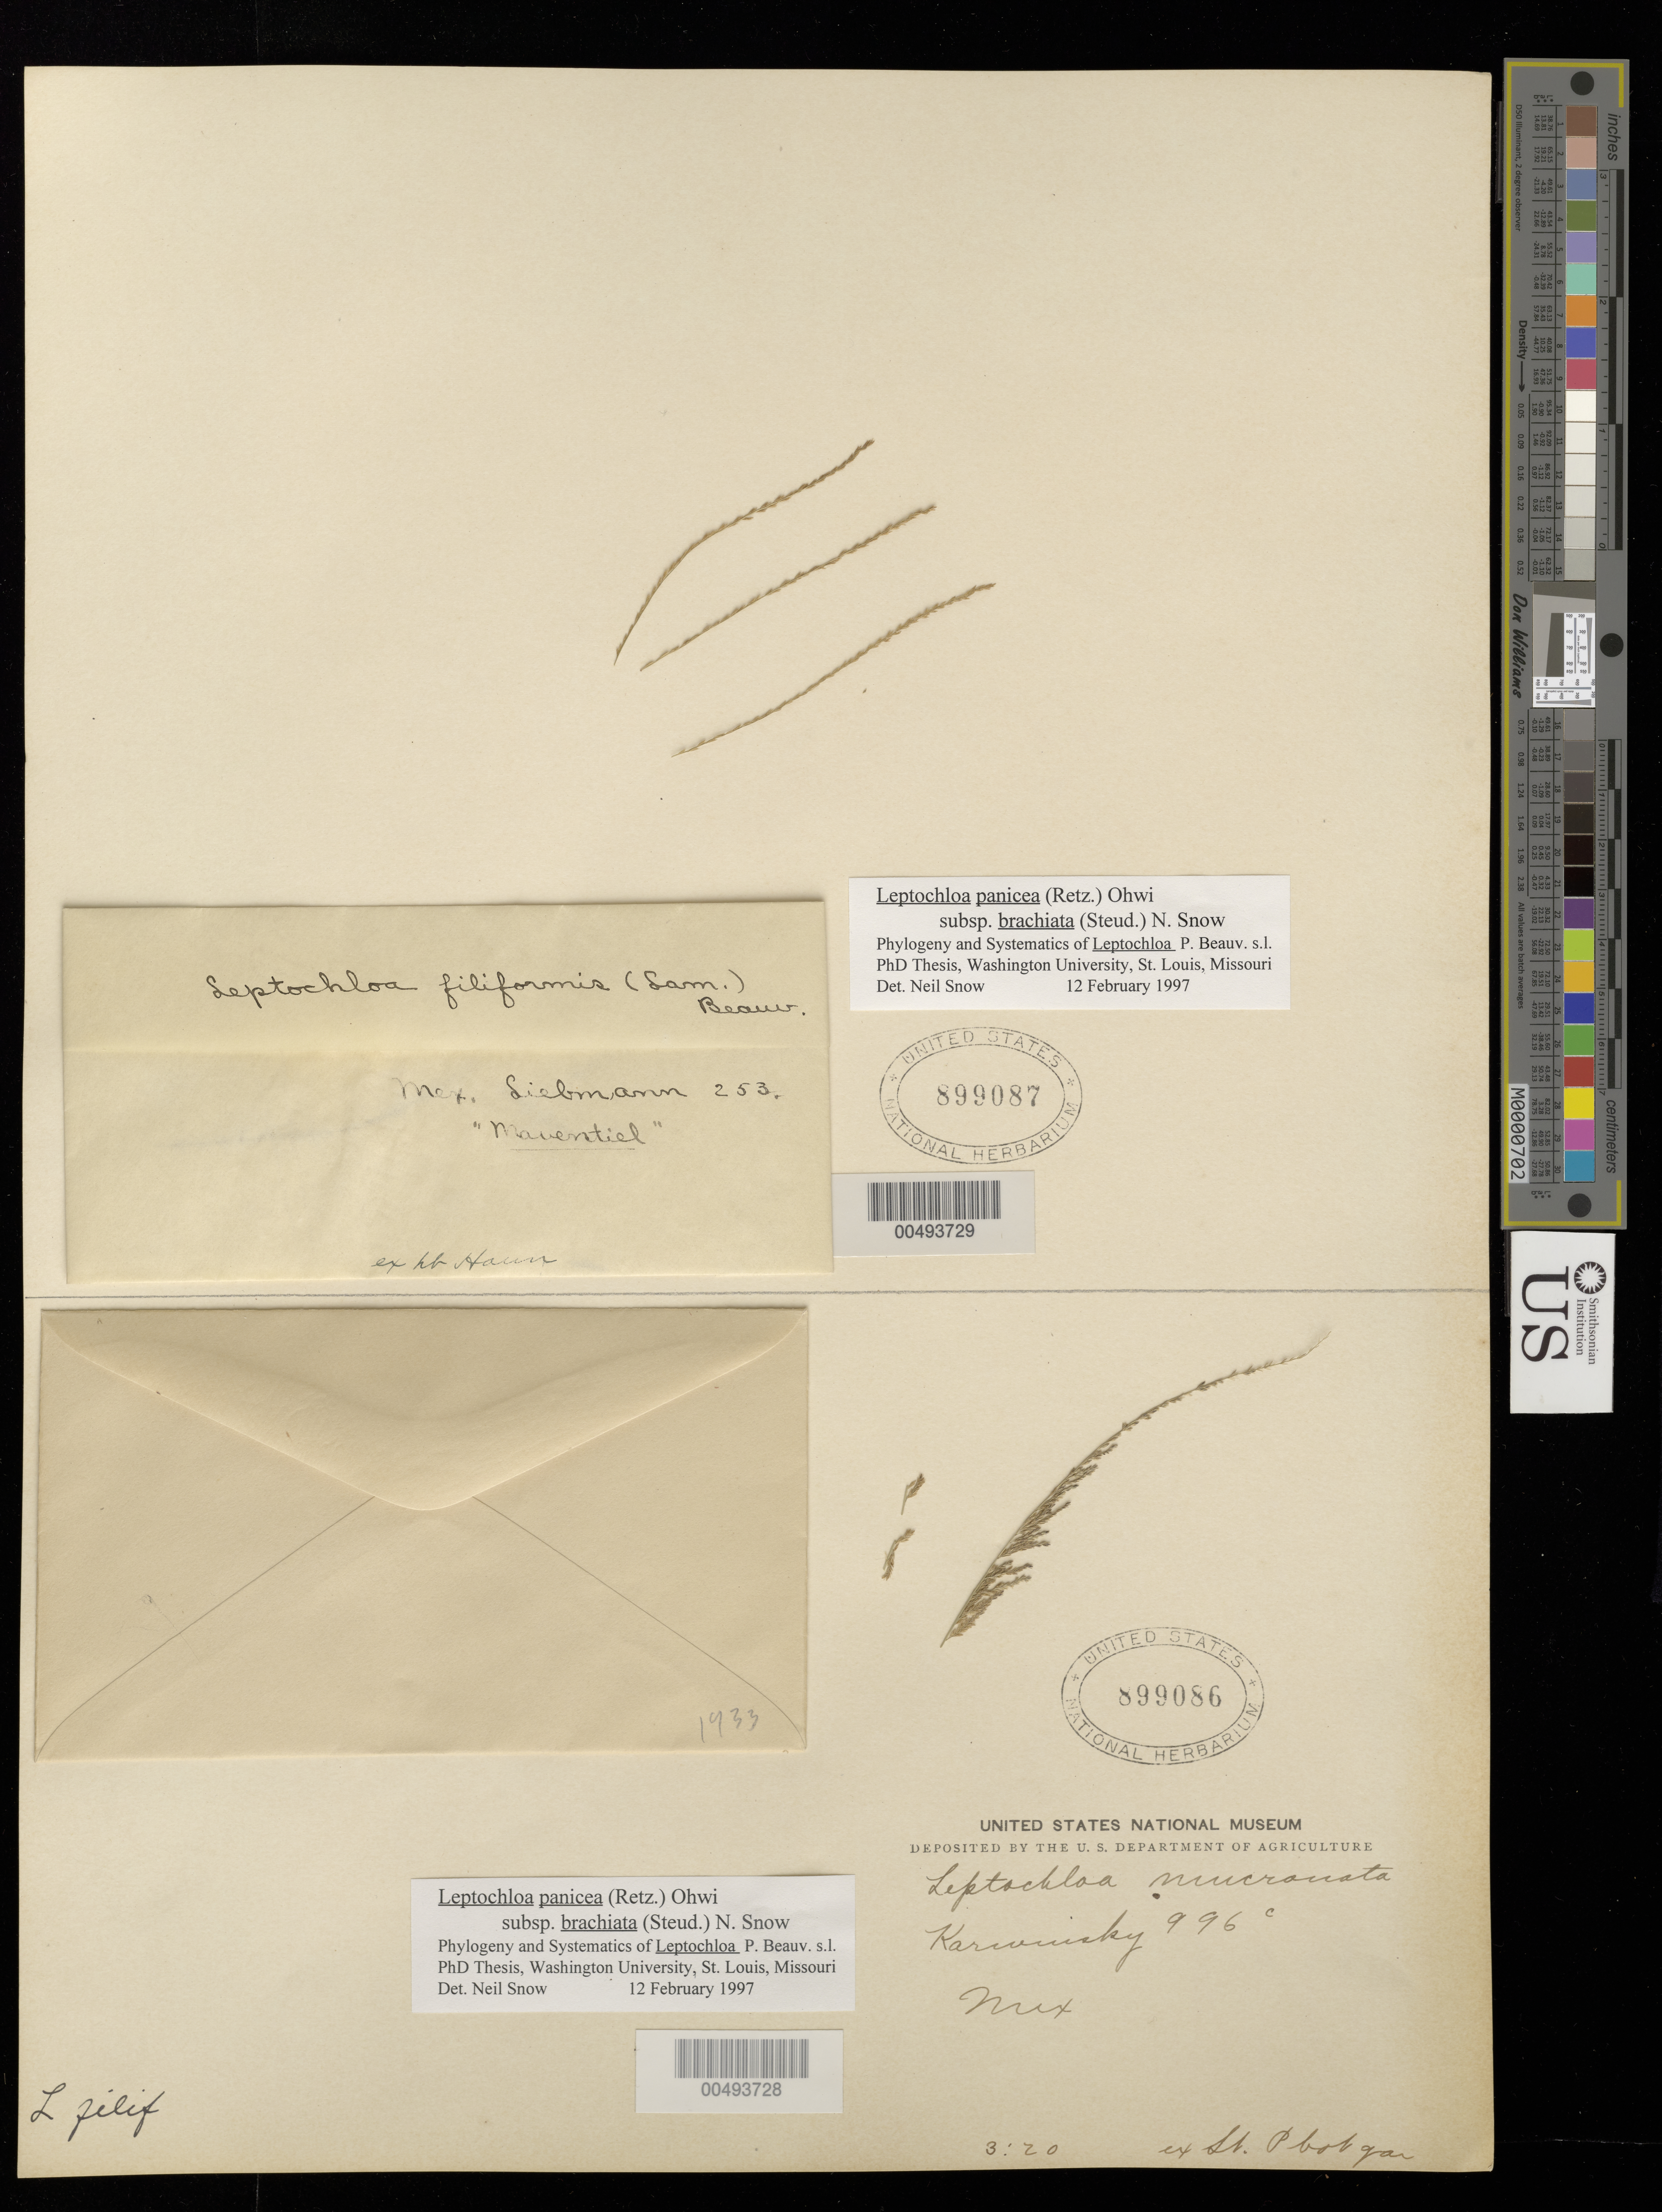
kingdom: Plantae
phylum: Tracheophyta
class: Liliopsida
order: Poales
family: Poaceae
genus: Leptochloa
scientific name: Leptochloa filiformis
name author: (Lam.) P. Beauv.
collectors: F. M. Liebmann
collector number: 253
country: Mexico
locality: Maventiel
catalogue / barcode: US 899087